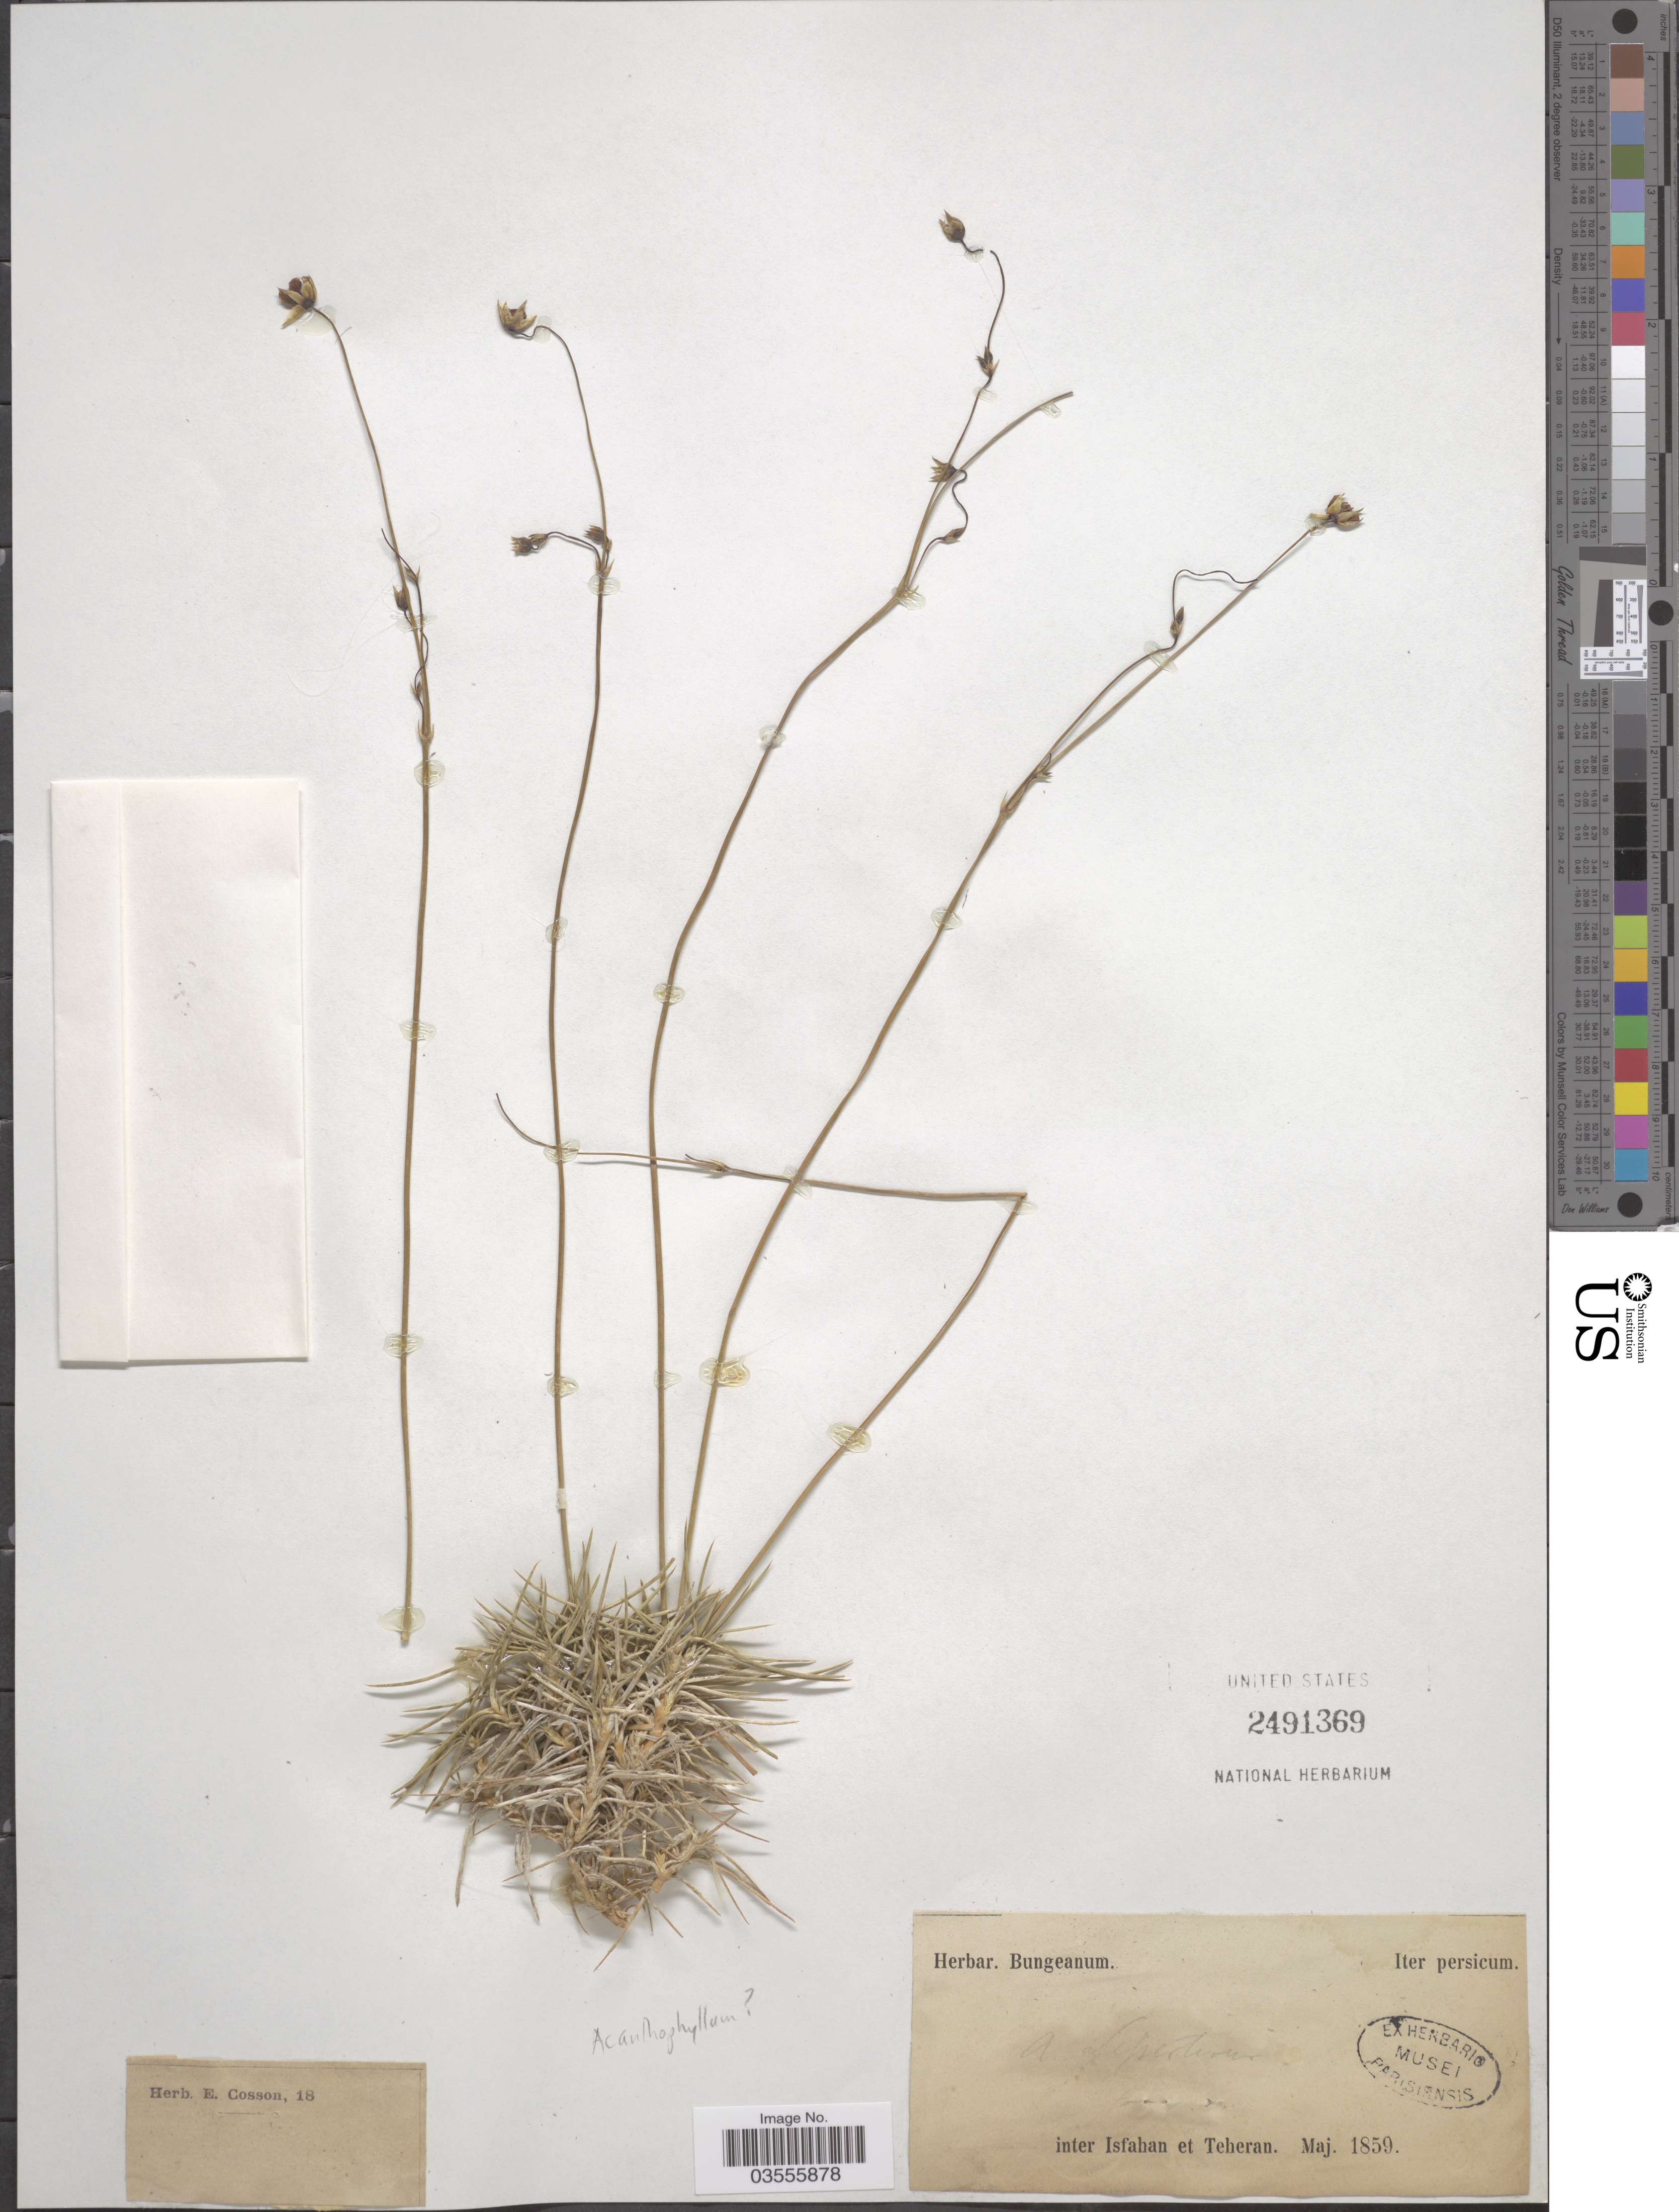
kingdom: Plantae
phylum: Tracheophyta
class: Magnoliopsida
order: Caryophyllales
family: Caryophyllaceae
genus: Acanthophyllum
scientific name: Acanthophyllum sp.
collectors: ex herb. Bungeanum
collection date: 1859-05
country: Iran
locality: Iter persicum. Inter Isfahan et Teheran.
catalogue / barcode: US 2491369